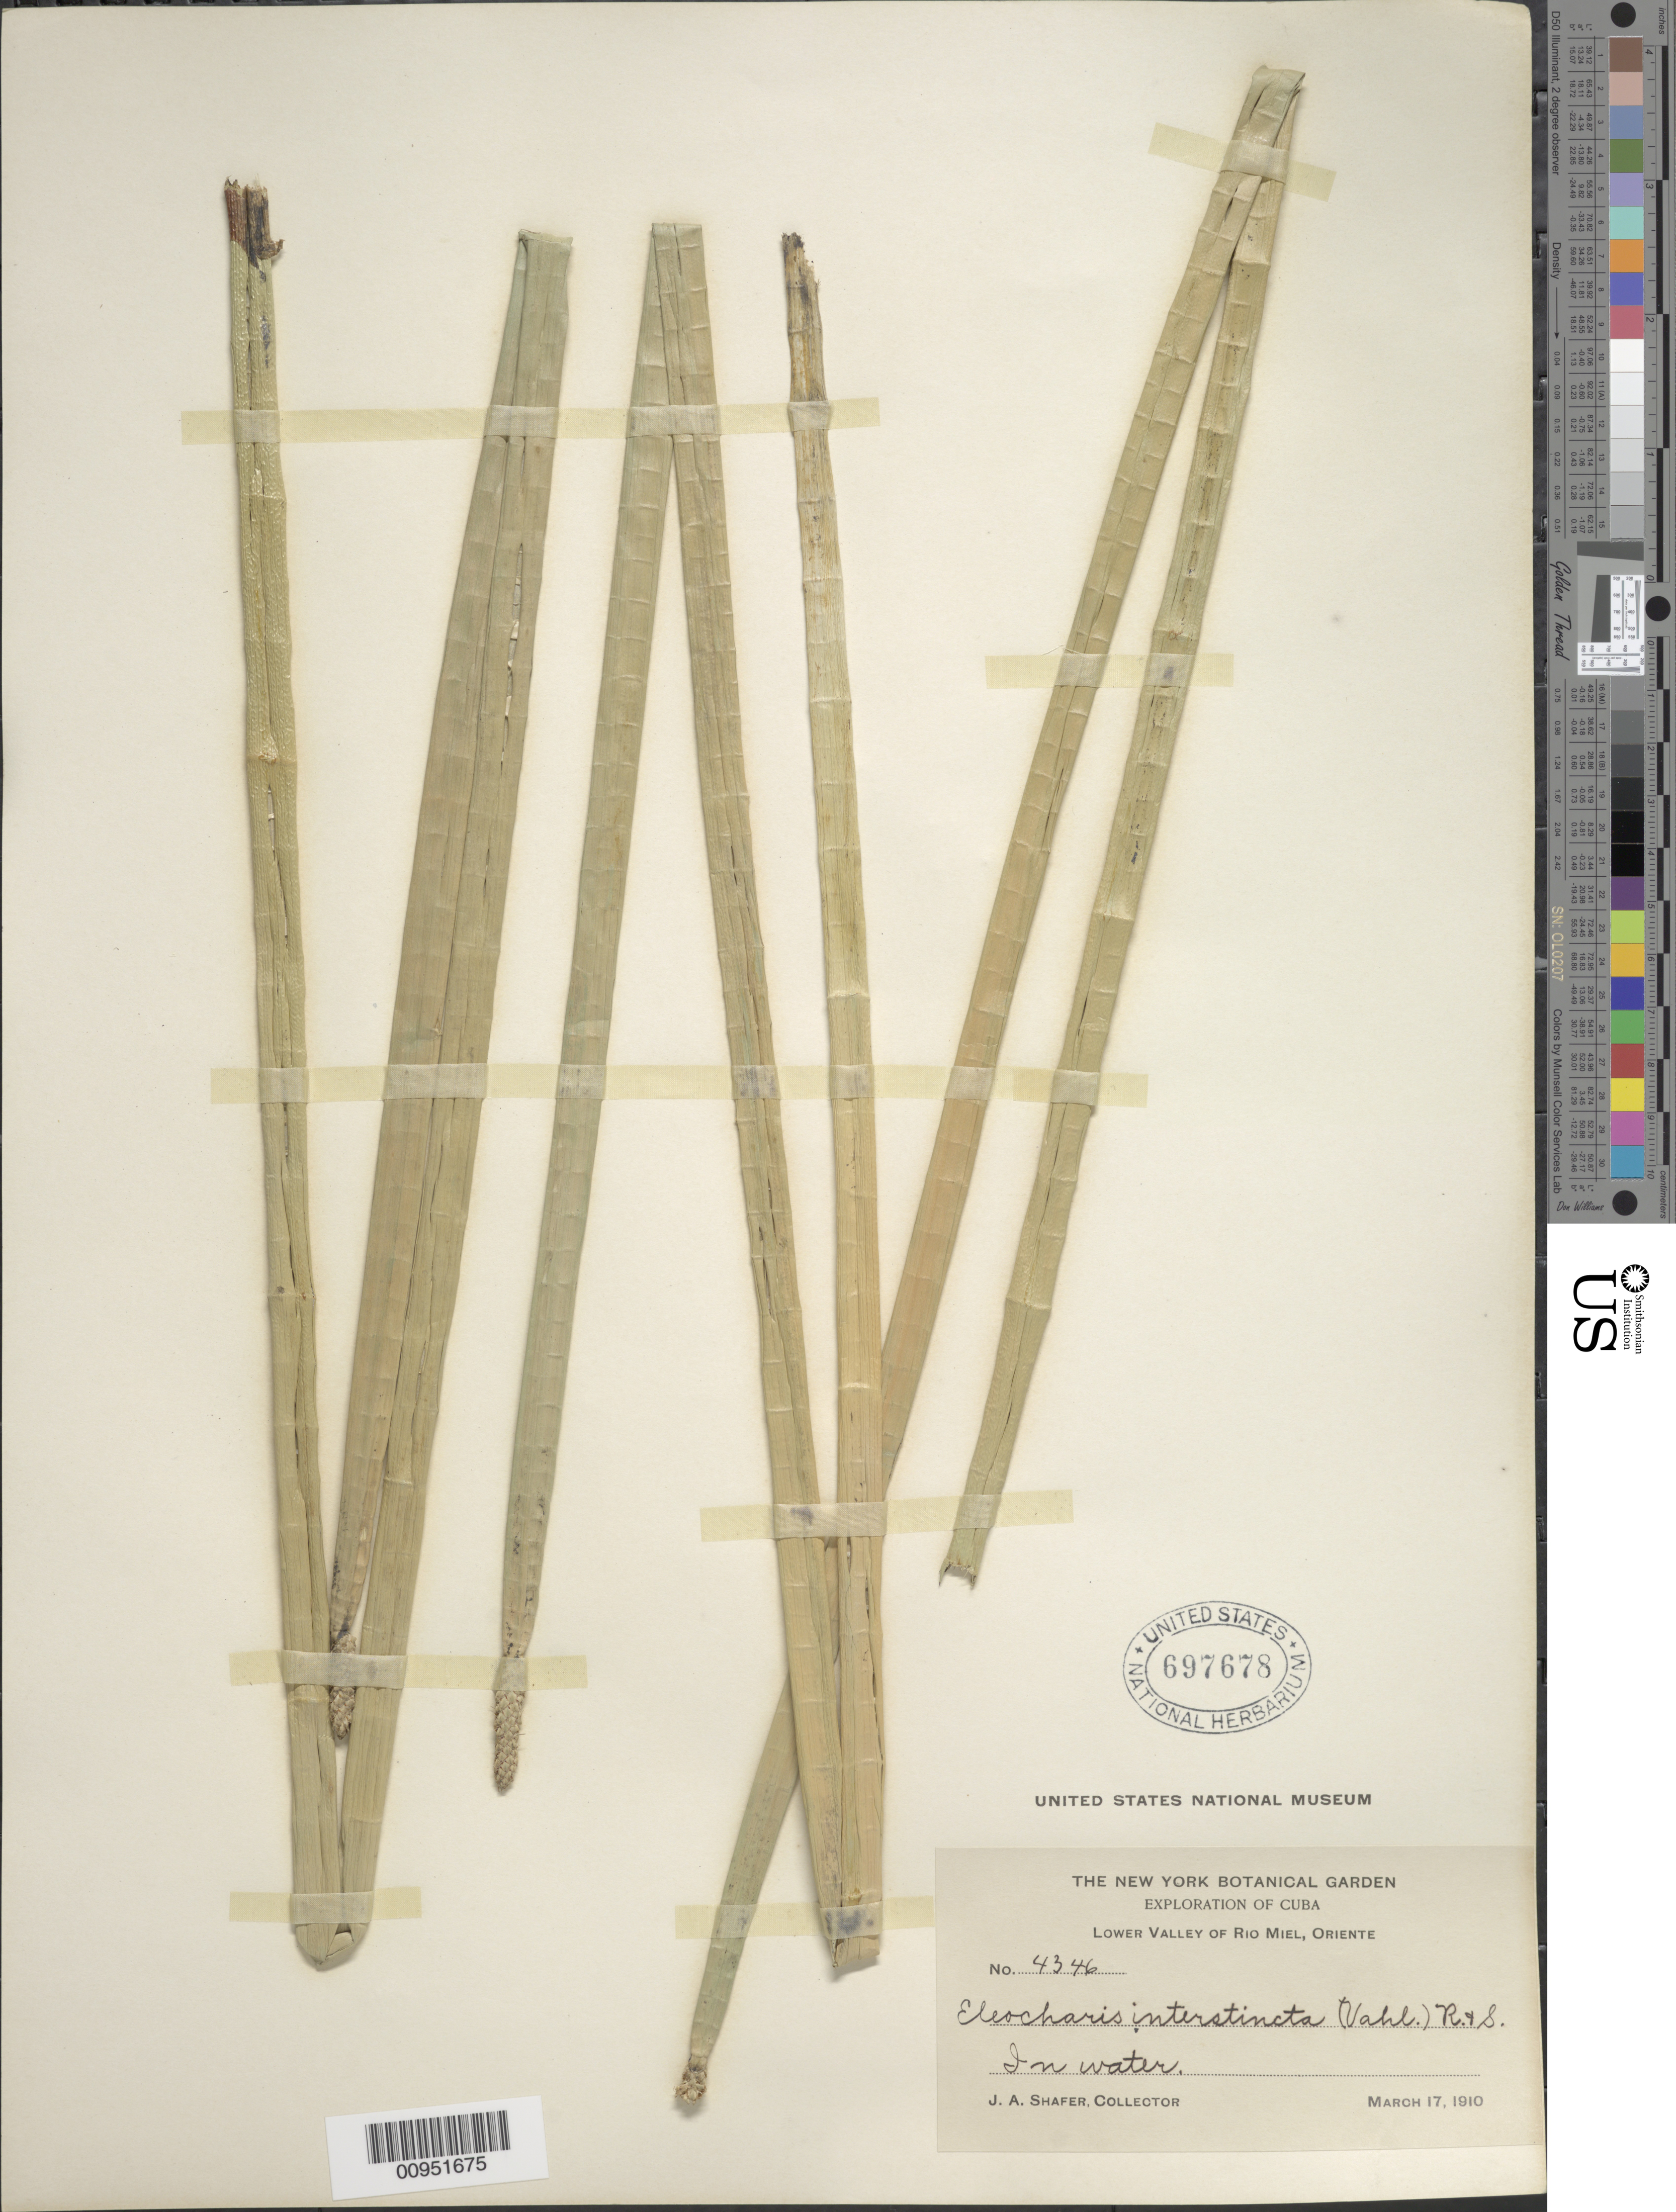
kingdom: Plantae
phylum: Tracheophyta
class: Liliopsida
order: Poales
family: Cyperaceae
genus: Eleocharis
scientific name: Eleocharis interstincta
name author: (Vahl) Roem. & Schult.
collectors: J. A. Shafer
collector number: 4346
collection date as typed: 17 Mar 1910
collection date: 1910-03-17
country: Cuba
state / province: Oriente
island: Cuba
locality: Lower Valley of Rio Miel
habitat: In water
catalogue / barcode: US 697678